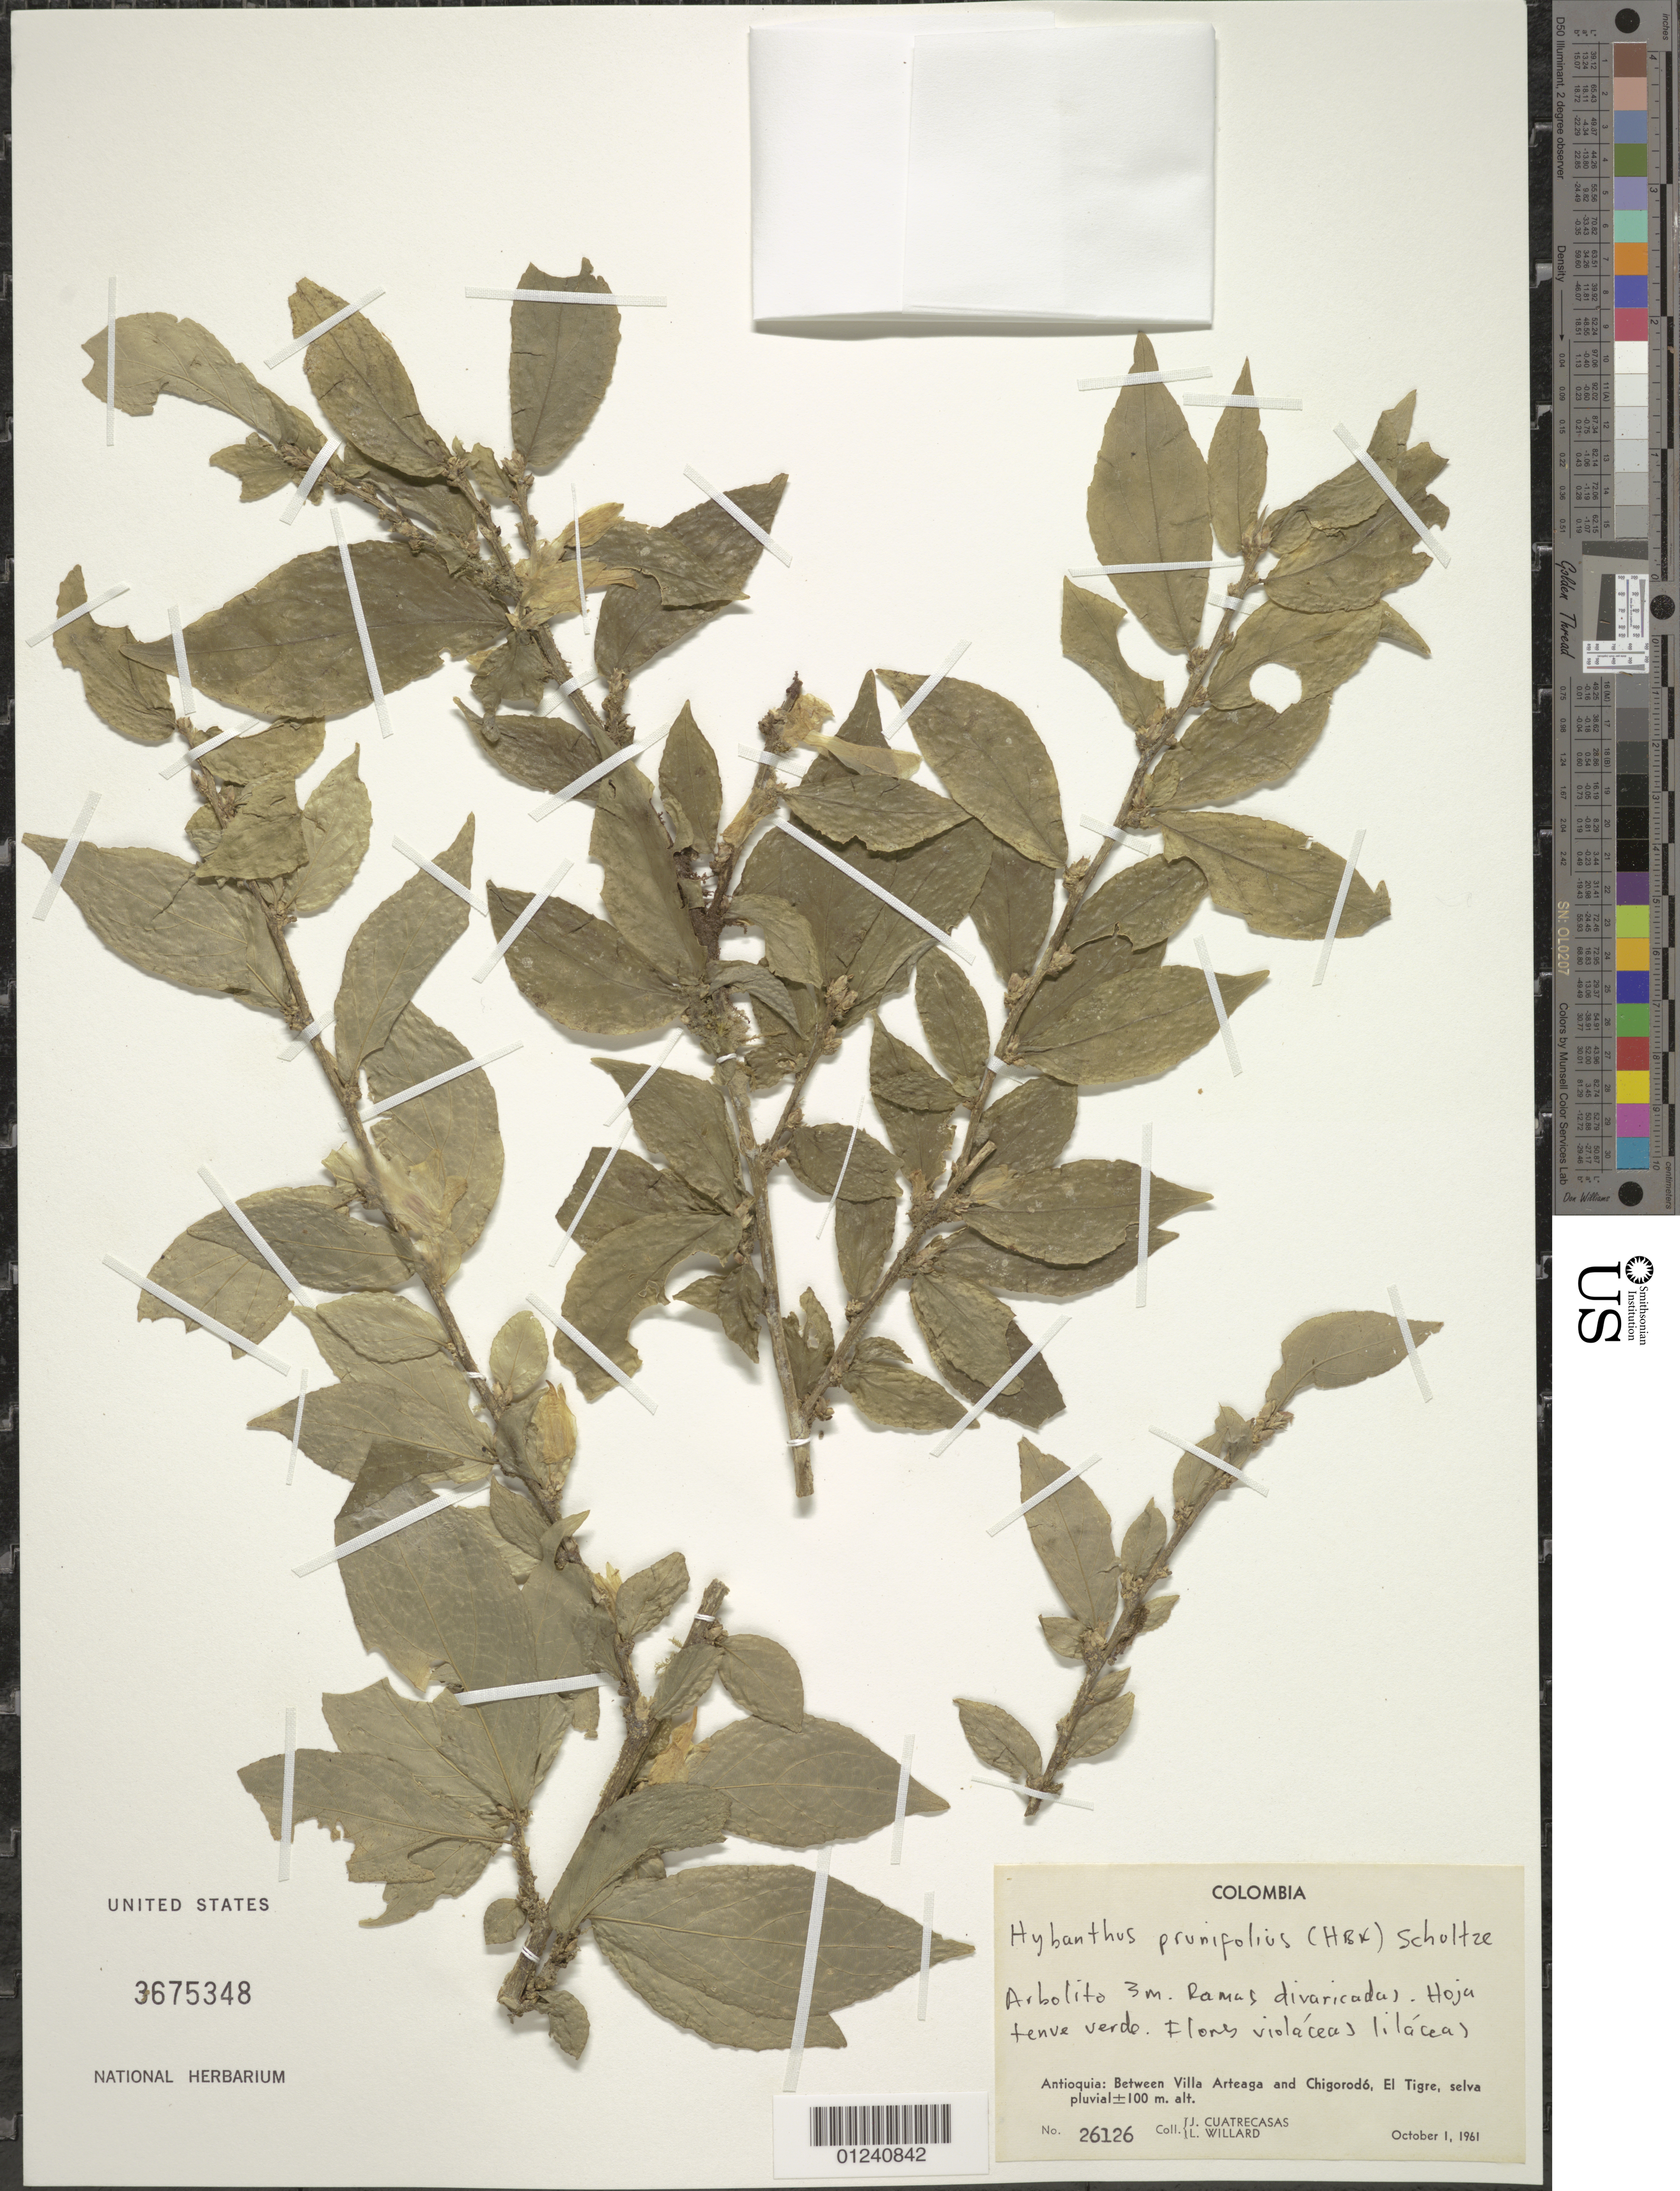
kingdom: Plantae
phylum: Tracheophyta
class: Magnoliopsida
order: Malpighiales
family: Violaceae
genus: Pombalia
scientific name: Pombalia prunifolia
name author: (Humb. & Bonpl. ex Willd.) Paula-Souza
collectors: J. Cuatrecasas & L. Willard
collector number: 26162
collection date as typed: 01 Oct 1961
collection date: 1961-10-01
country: Colombia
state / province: Antioquia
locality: Between Villa Arteaga and Chigorodo, El Tigre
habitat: selva pluvial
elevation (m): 100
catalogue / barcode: US 3675348